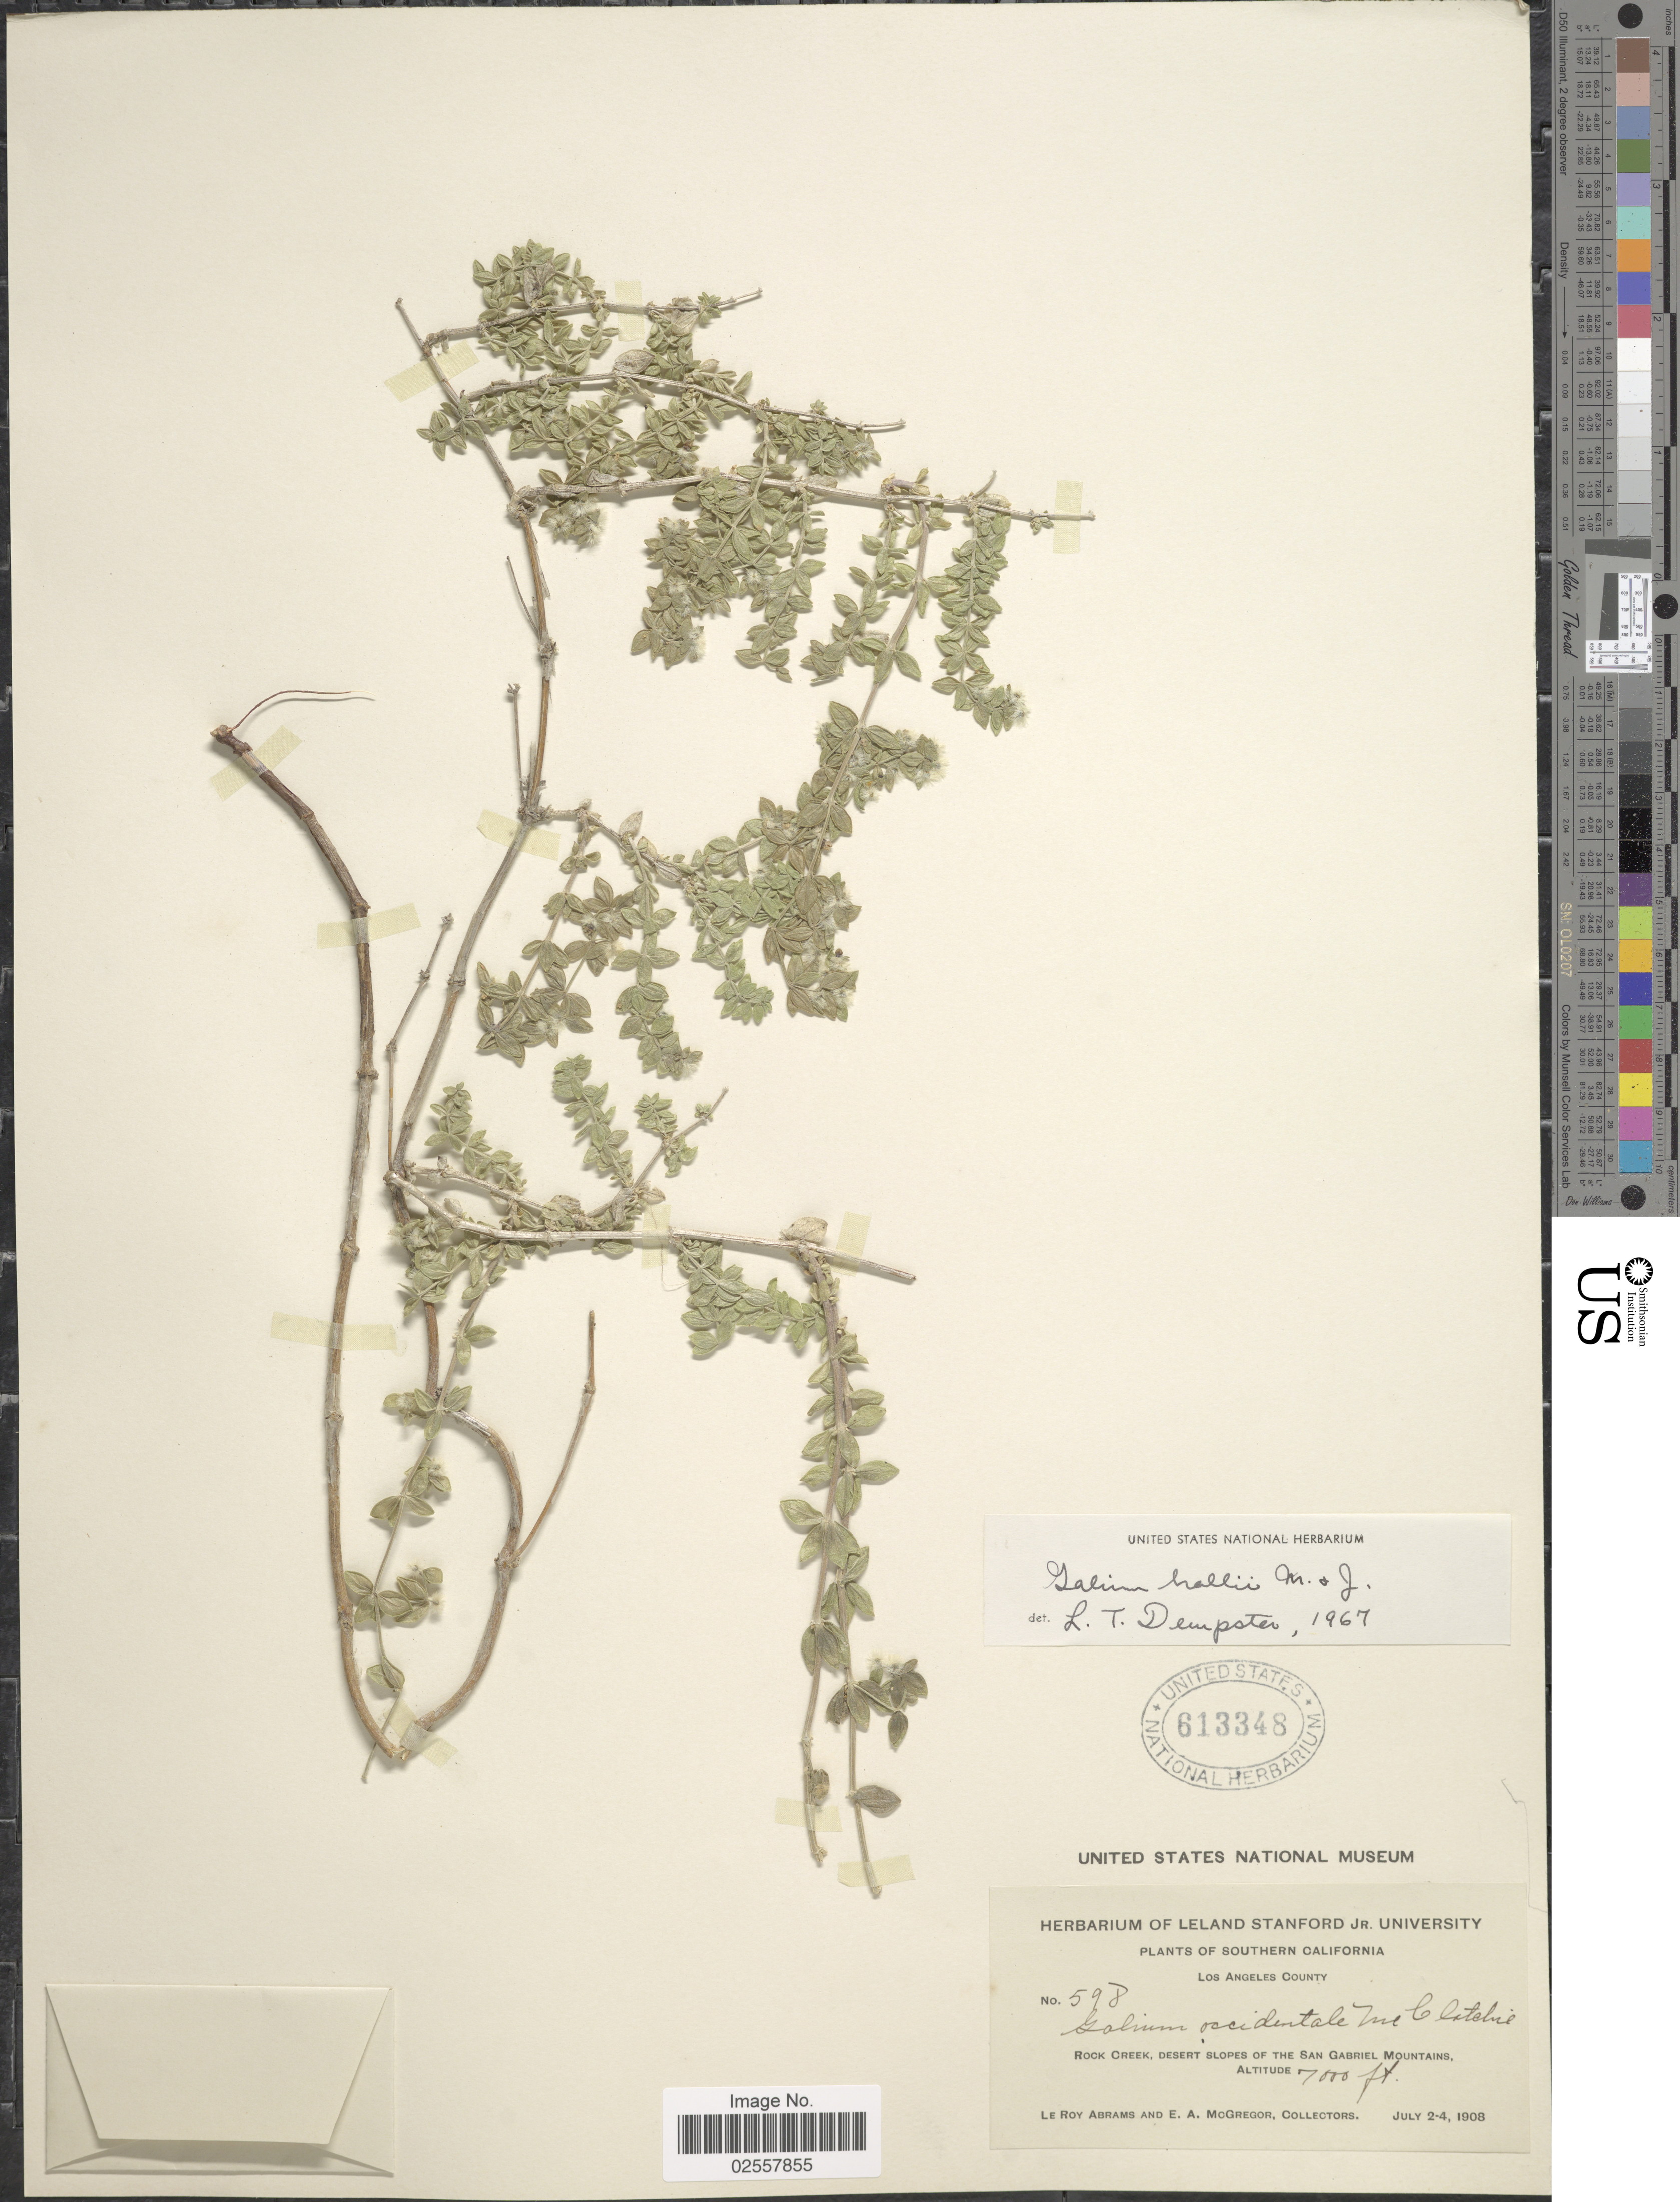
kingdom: Plantae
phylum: Tracheophyta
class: Magnoliopsida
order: Gentianales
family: Rubiaceae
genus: Galium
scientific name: Galium hallii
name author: Munz & I.M. Johnst.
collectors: L. Abrams & E. A. McGregor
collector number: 598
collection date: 1908-07-02/1908-07-04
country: United States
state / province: California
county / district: Los Angeles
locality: Southern California, Los Angeles County, Rock Xreek, desert slopes of the San Gabriel Mountains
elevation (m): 2134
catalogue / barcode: US 613348